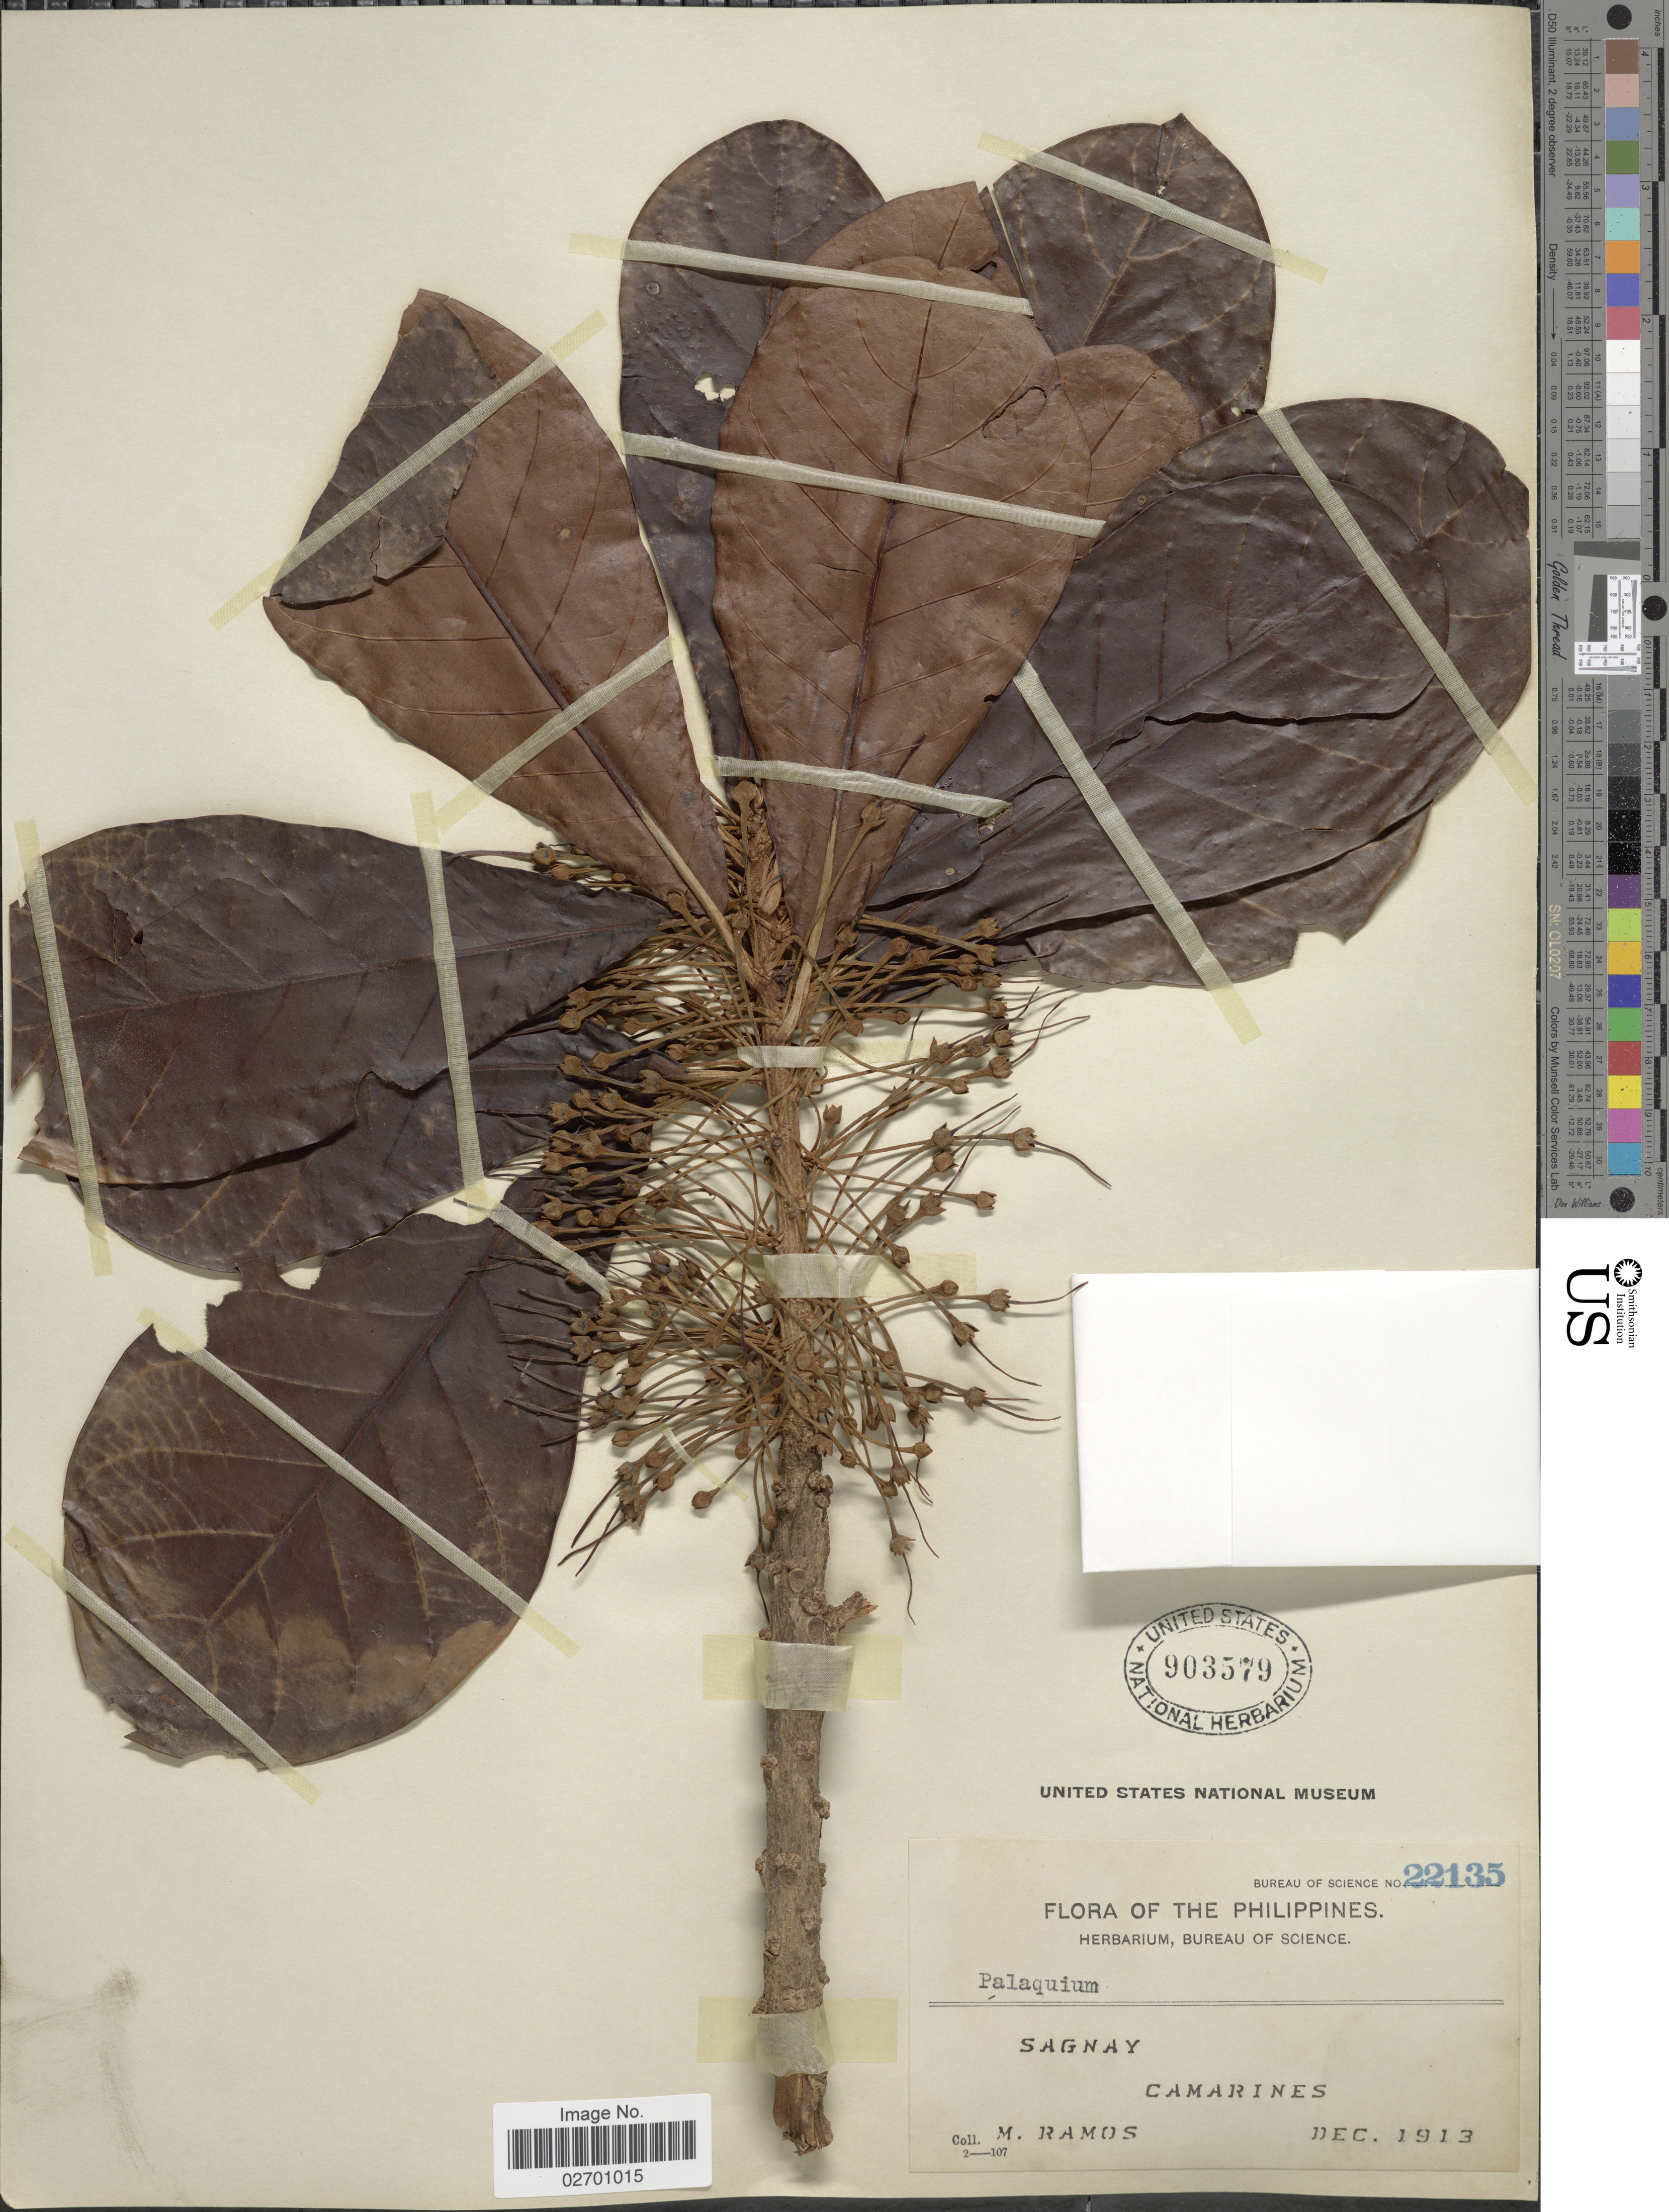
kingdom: Plantae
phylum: Tracheophyta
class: Magnoliopsida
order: Ericales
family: Sapotaceae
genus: Palaquium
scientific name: Palaquium sp.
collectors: M. Ramos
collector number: Bureau of Science 22135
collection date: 1913-12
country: Philippines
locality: Sagnay, Camarines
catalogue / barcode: US 903579